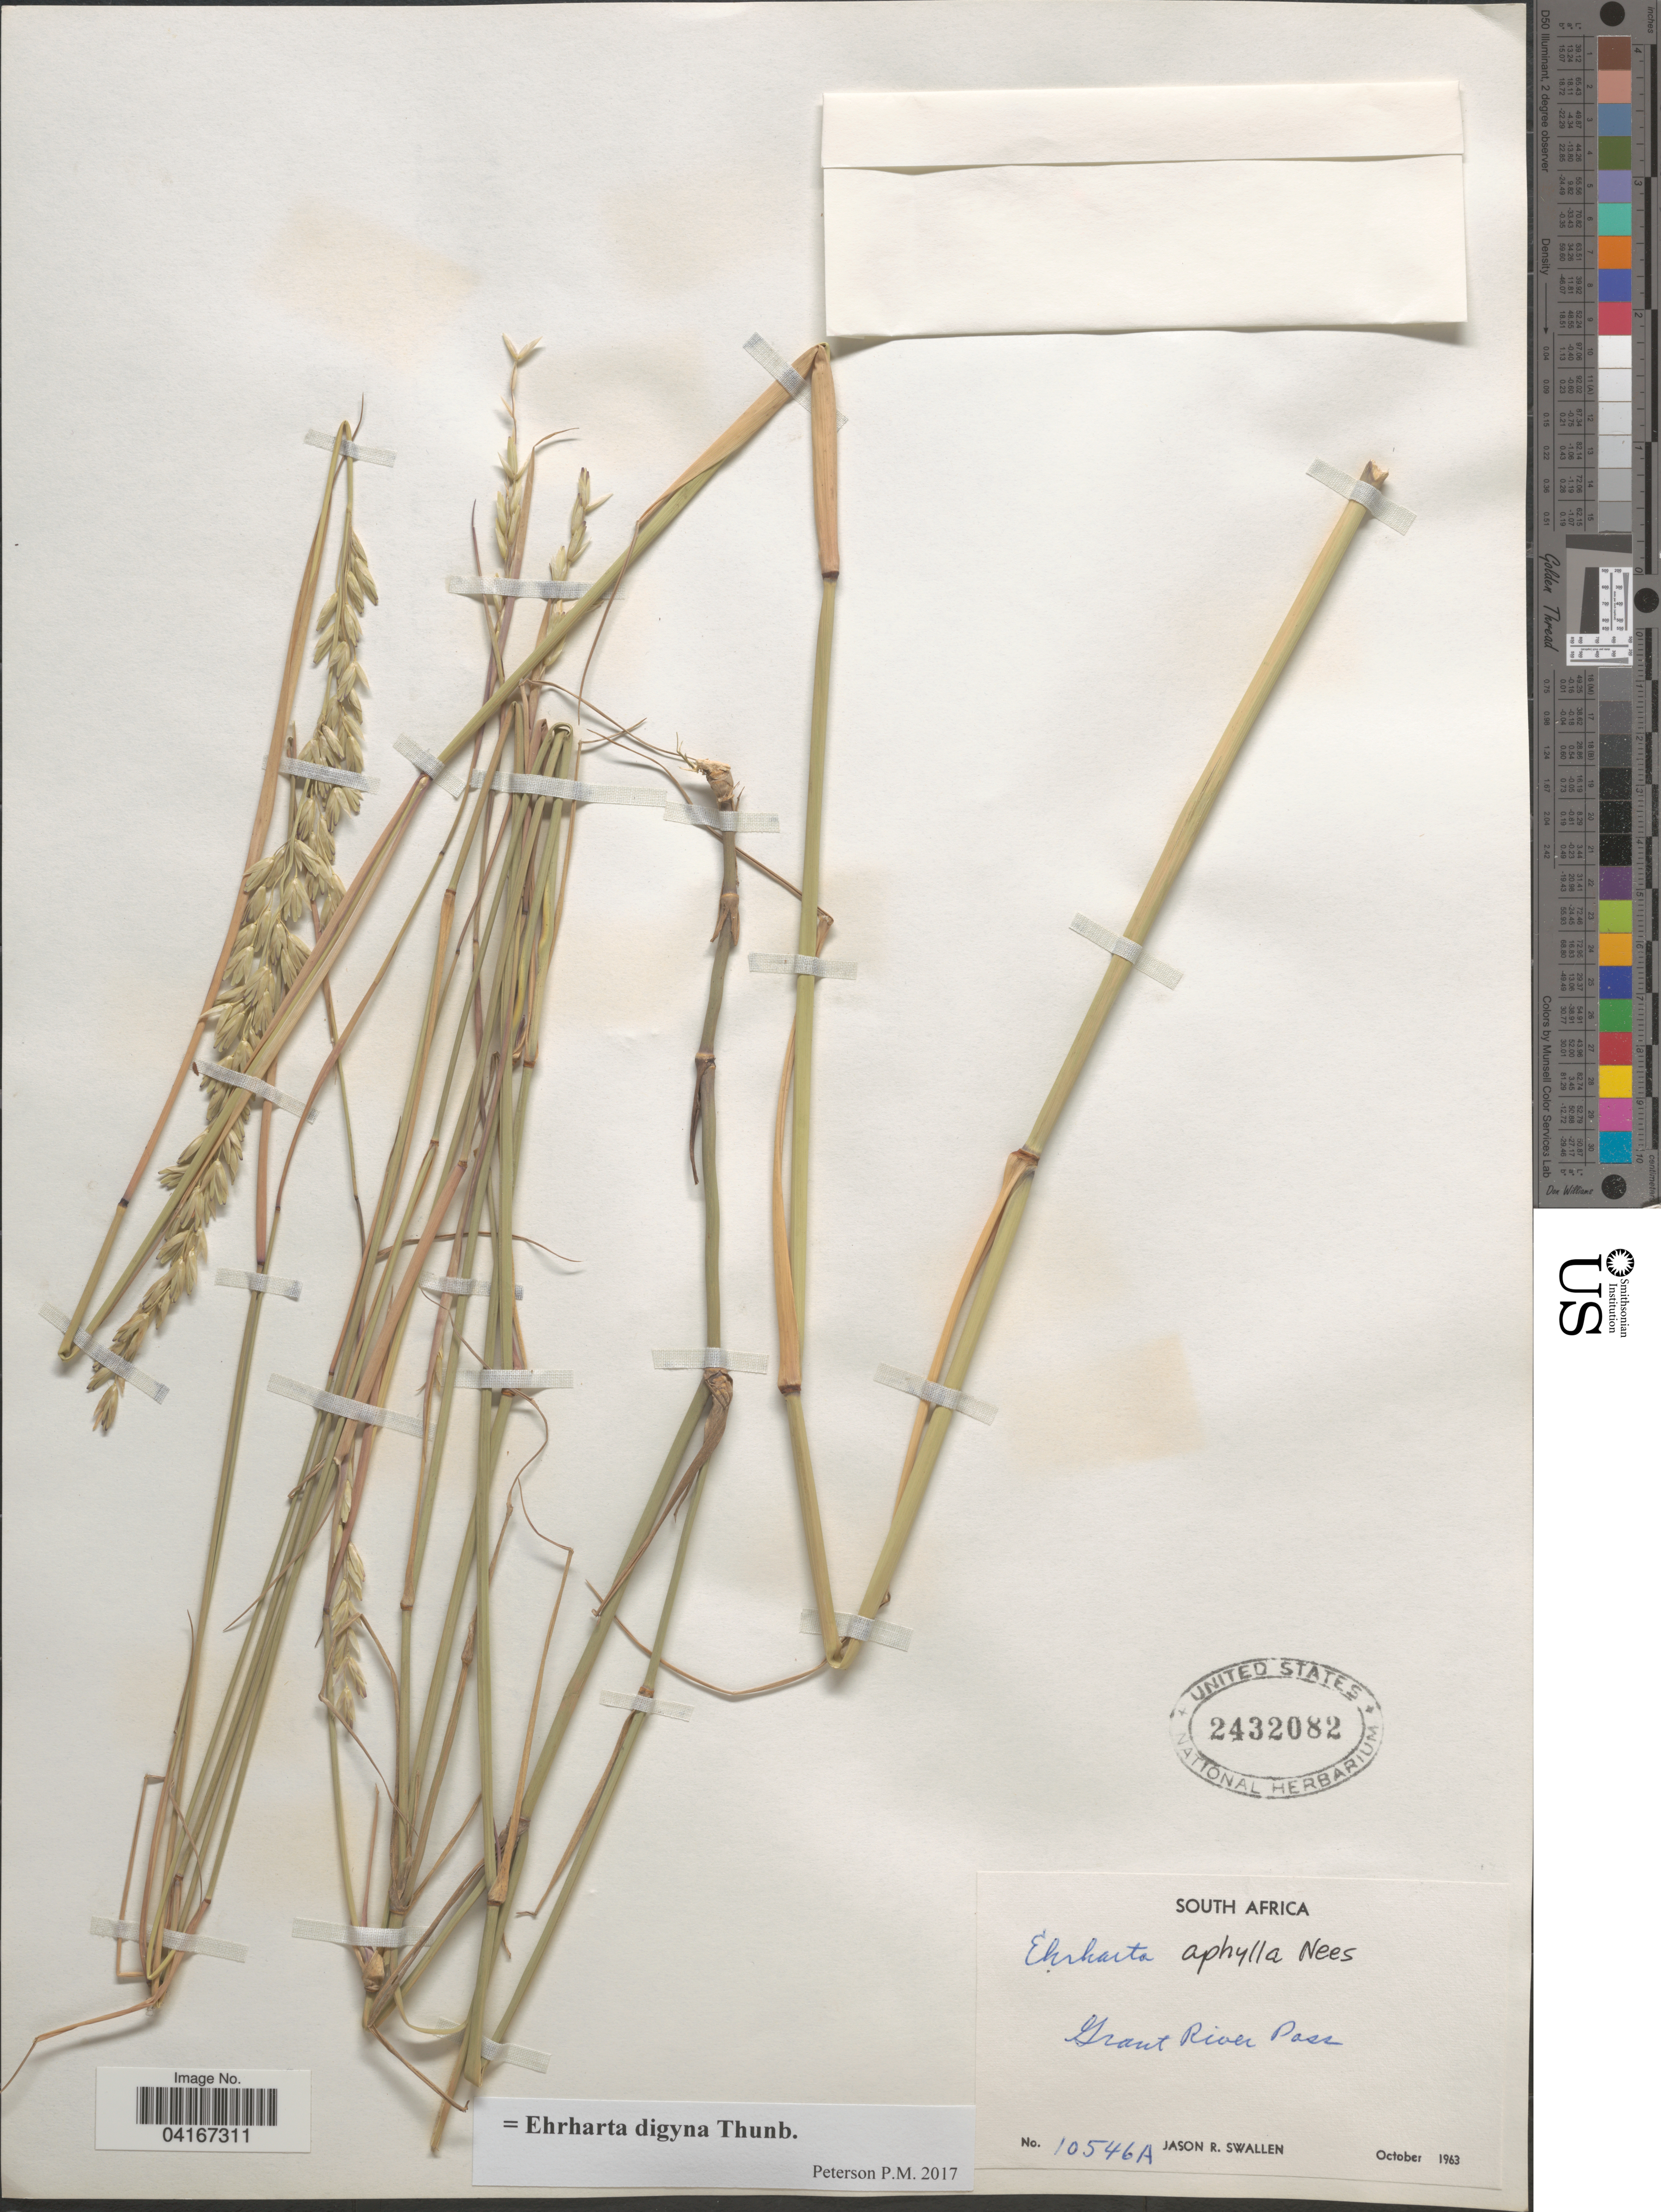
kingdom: Plantae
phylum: Tracheophyta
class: Liliopsida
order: Poales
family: Poaceae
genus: Ehrharta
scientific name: Ehrharta digyna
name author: Thunb.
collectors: J. R. Swallen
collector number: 10546A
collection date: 1963-10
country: South Africa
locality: Grant River Pass.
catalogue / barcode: US 2432082